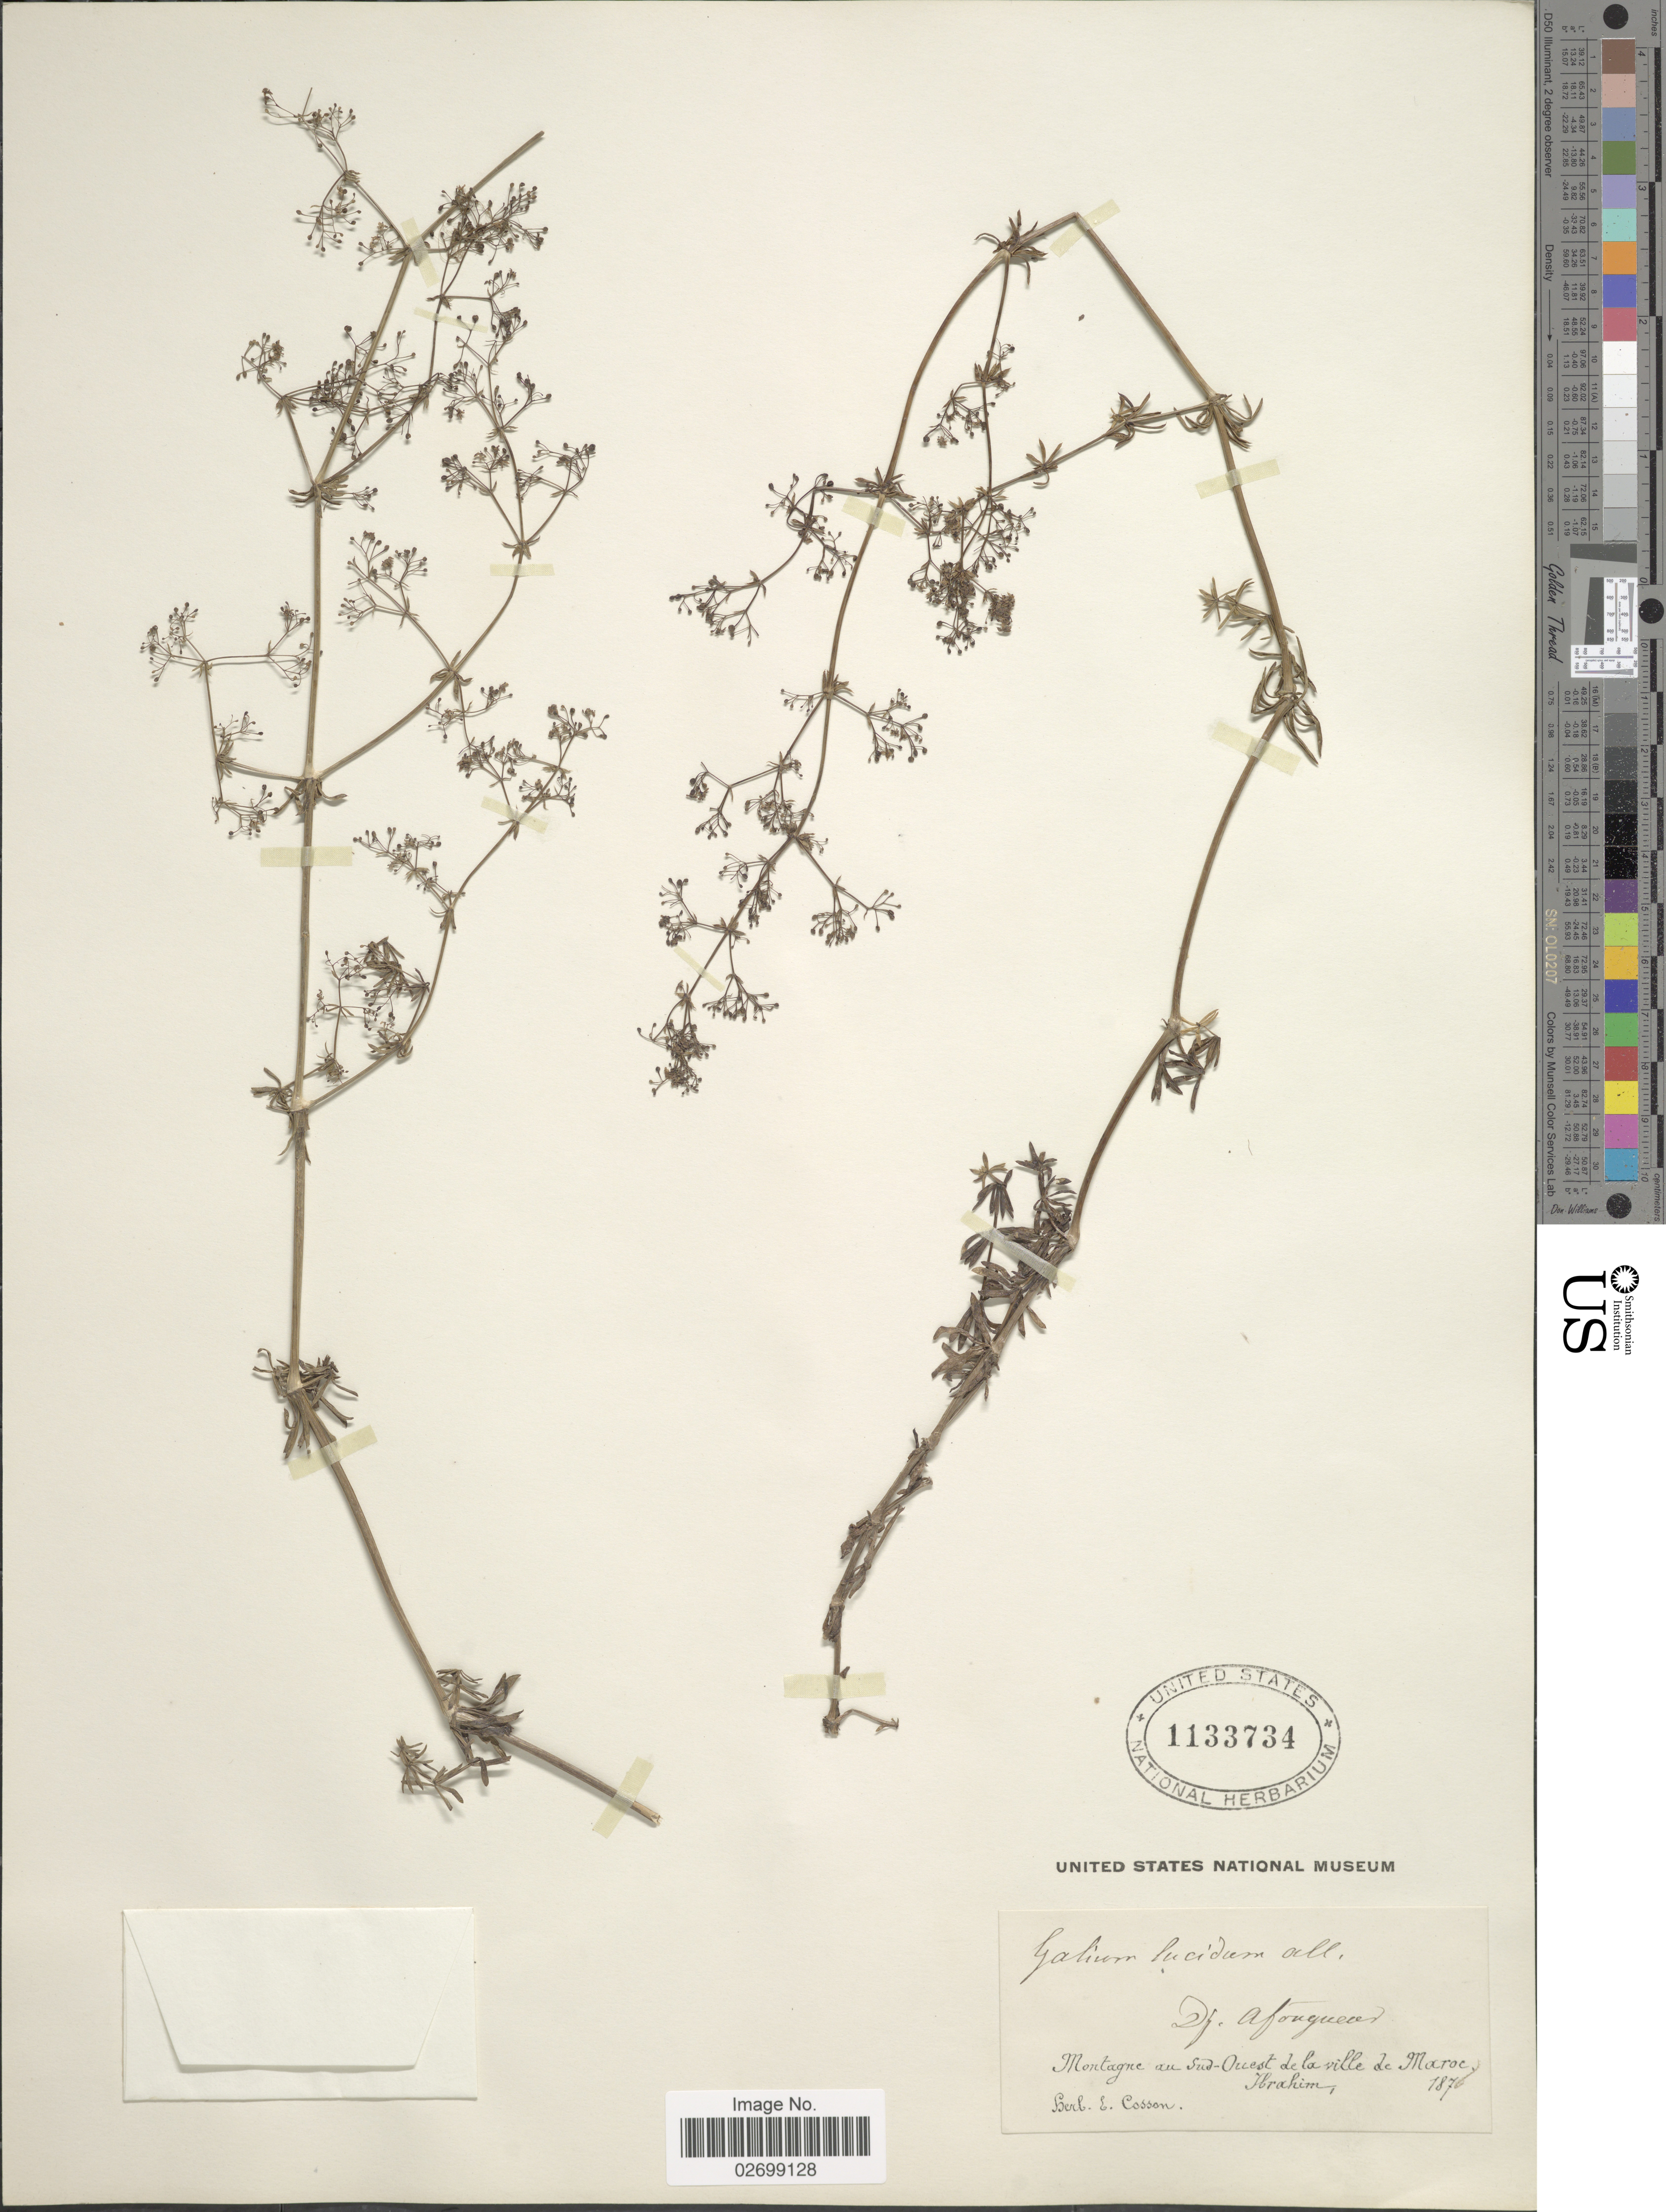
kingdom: Plantae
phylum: Tracheophyta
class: Magnoliopsida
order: Gentianales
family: Rubiaceae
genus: Galium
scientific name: Galium lucidum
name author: All.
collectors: -. Ibrahim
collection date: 1876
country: Morocco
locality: Dj. Afougueur , Montagne au Sud-Quest de la ville de Maroc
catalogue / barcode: US 1133734